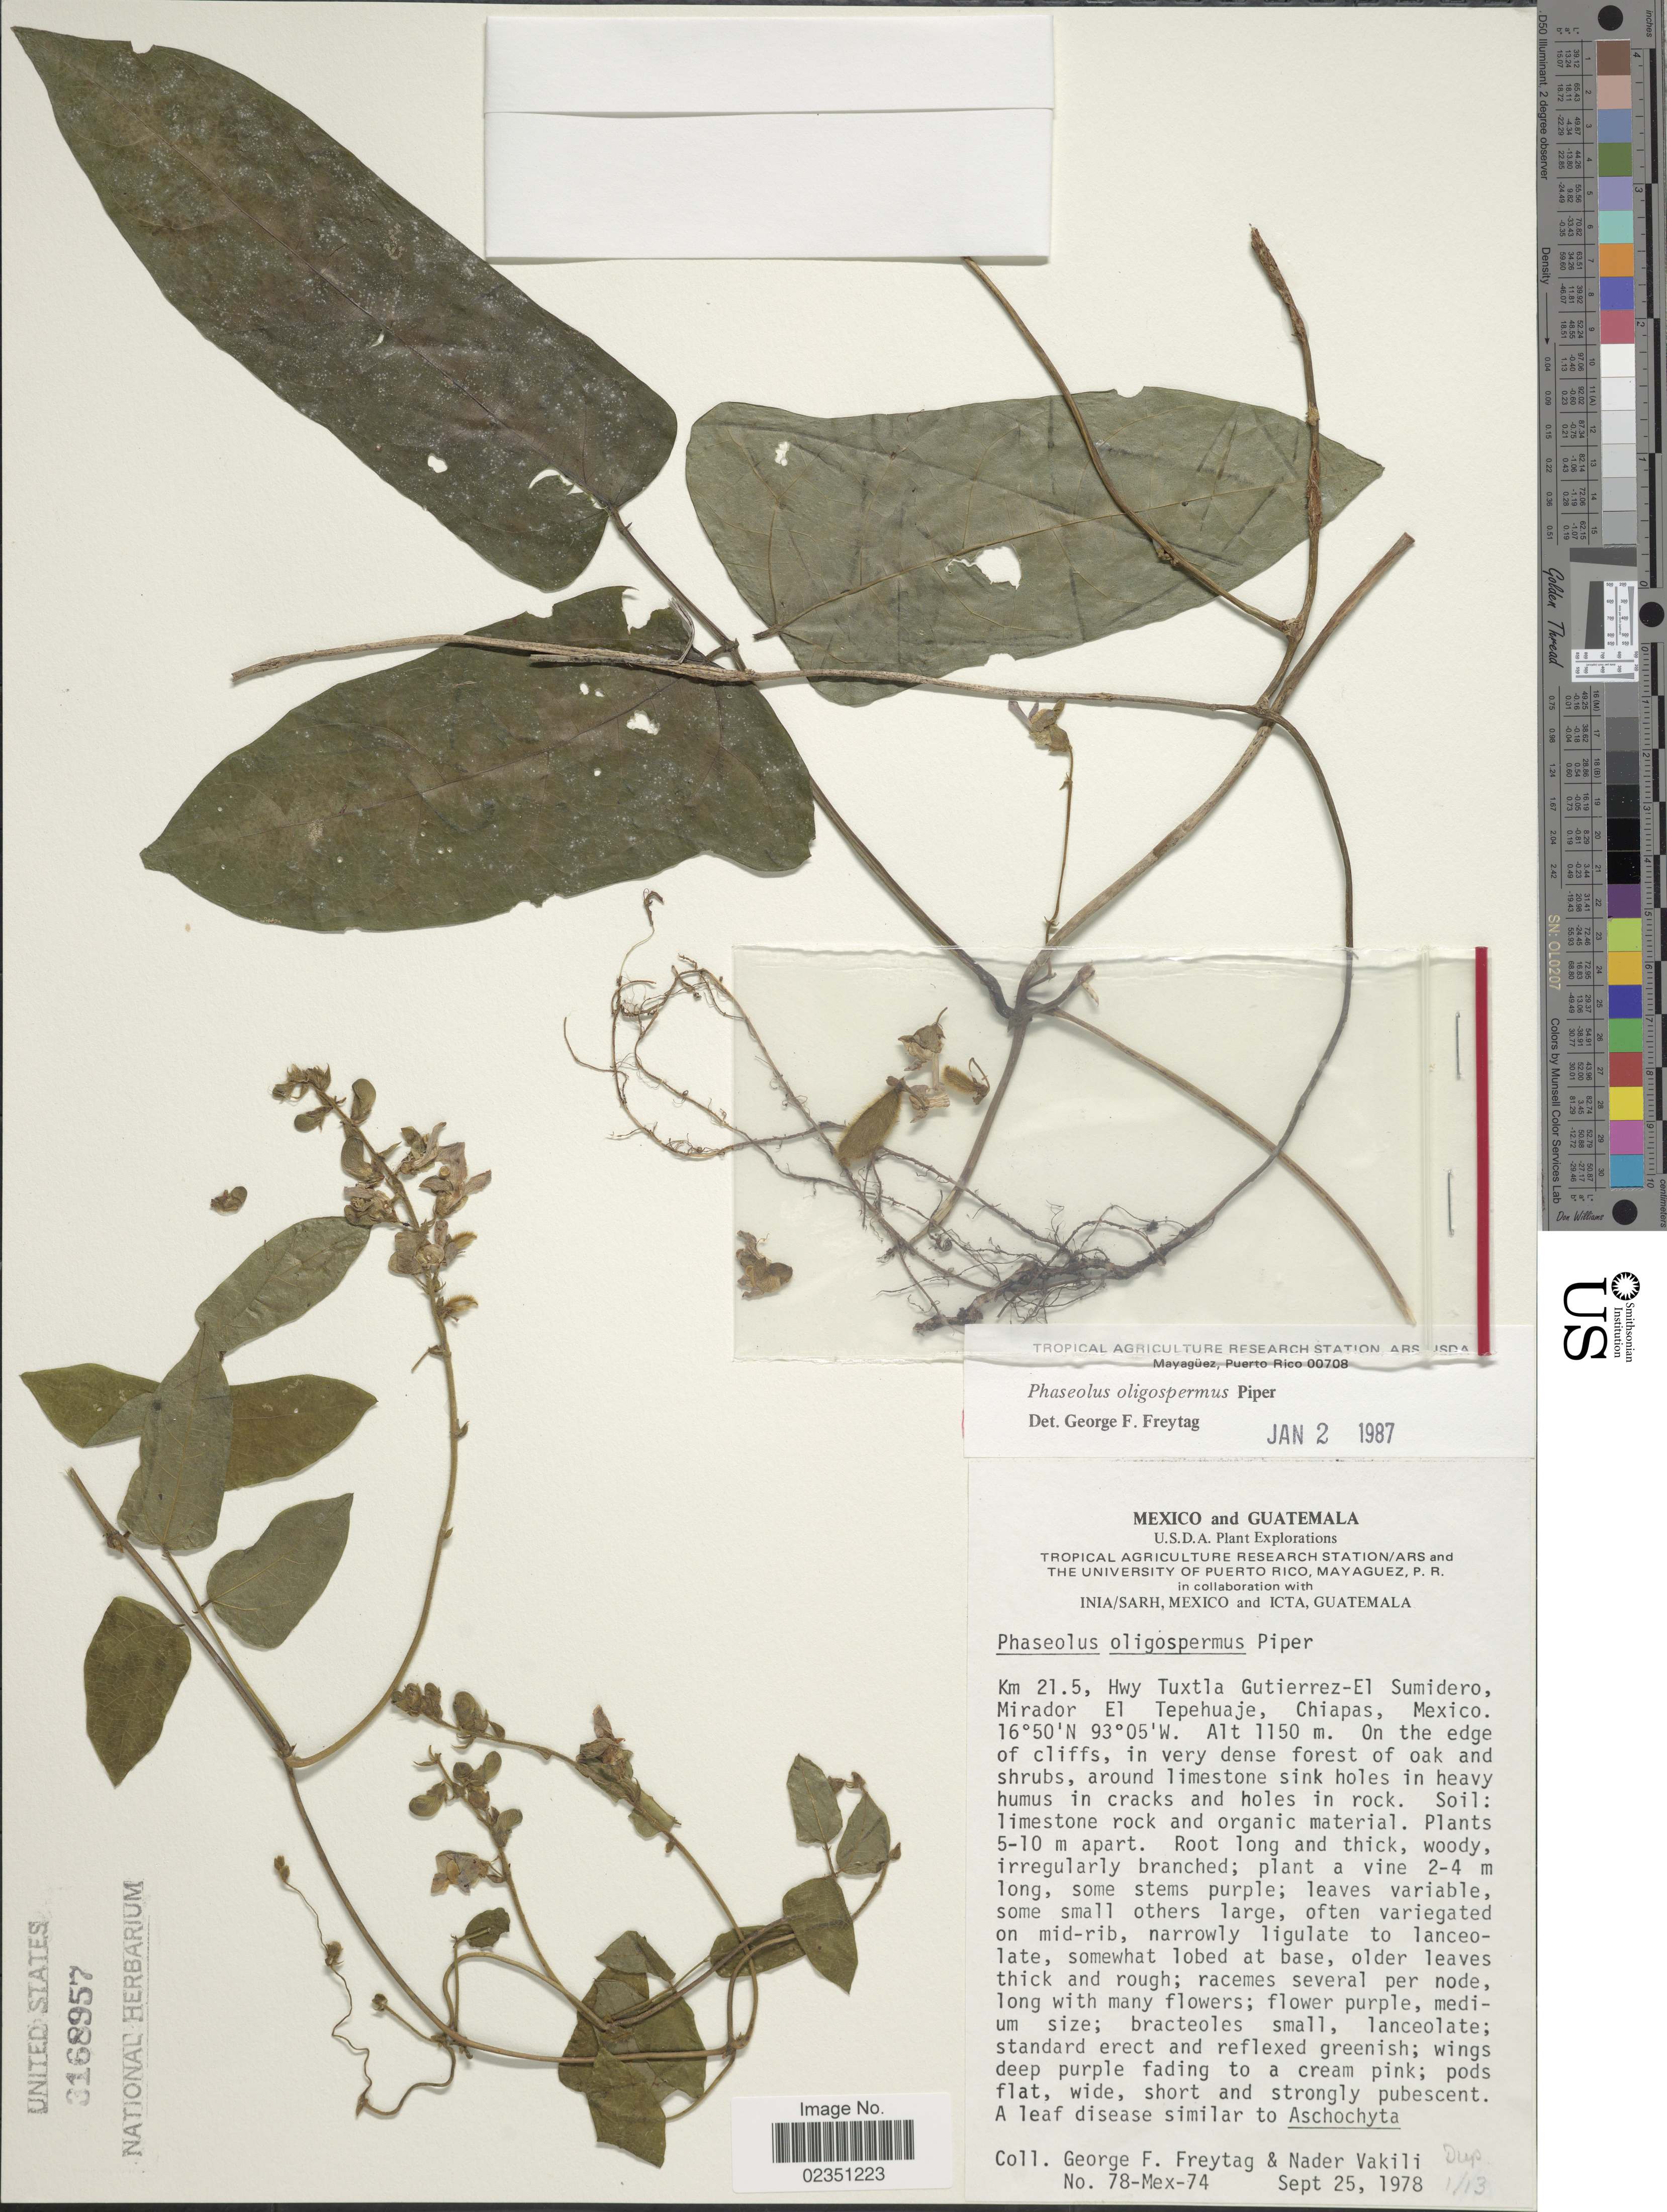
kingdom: Plantae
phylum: Tracheophyta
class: Magnoliopsida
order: Fabales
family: Fabaceae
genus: Phaseolus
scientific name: Phaseolus oligospermus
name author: Piper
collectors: G. F. Freytag & N. Vakili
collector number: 78-Mex-74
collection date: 1978-09-25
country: Mexico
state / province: Chiapas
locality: Km 21.5, Hwy Tuxtla Gutierrez- El Sumidero, Mirador El Tepehuaje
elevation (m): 1150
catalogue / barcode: US 3168957